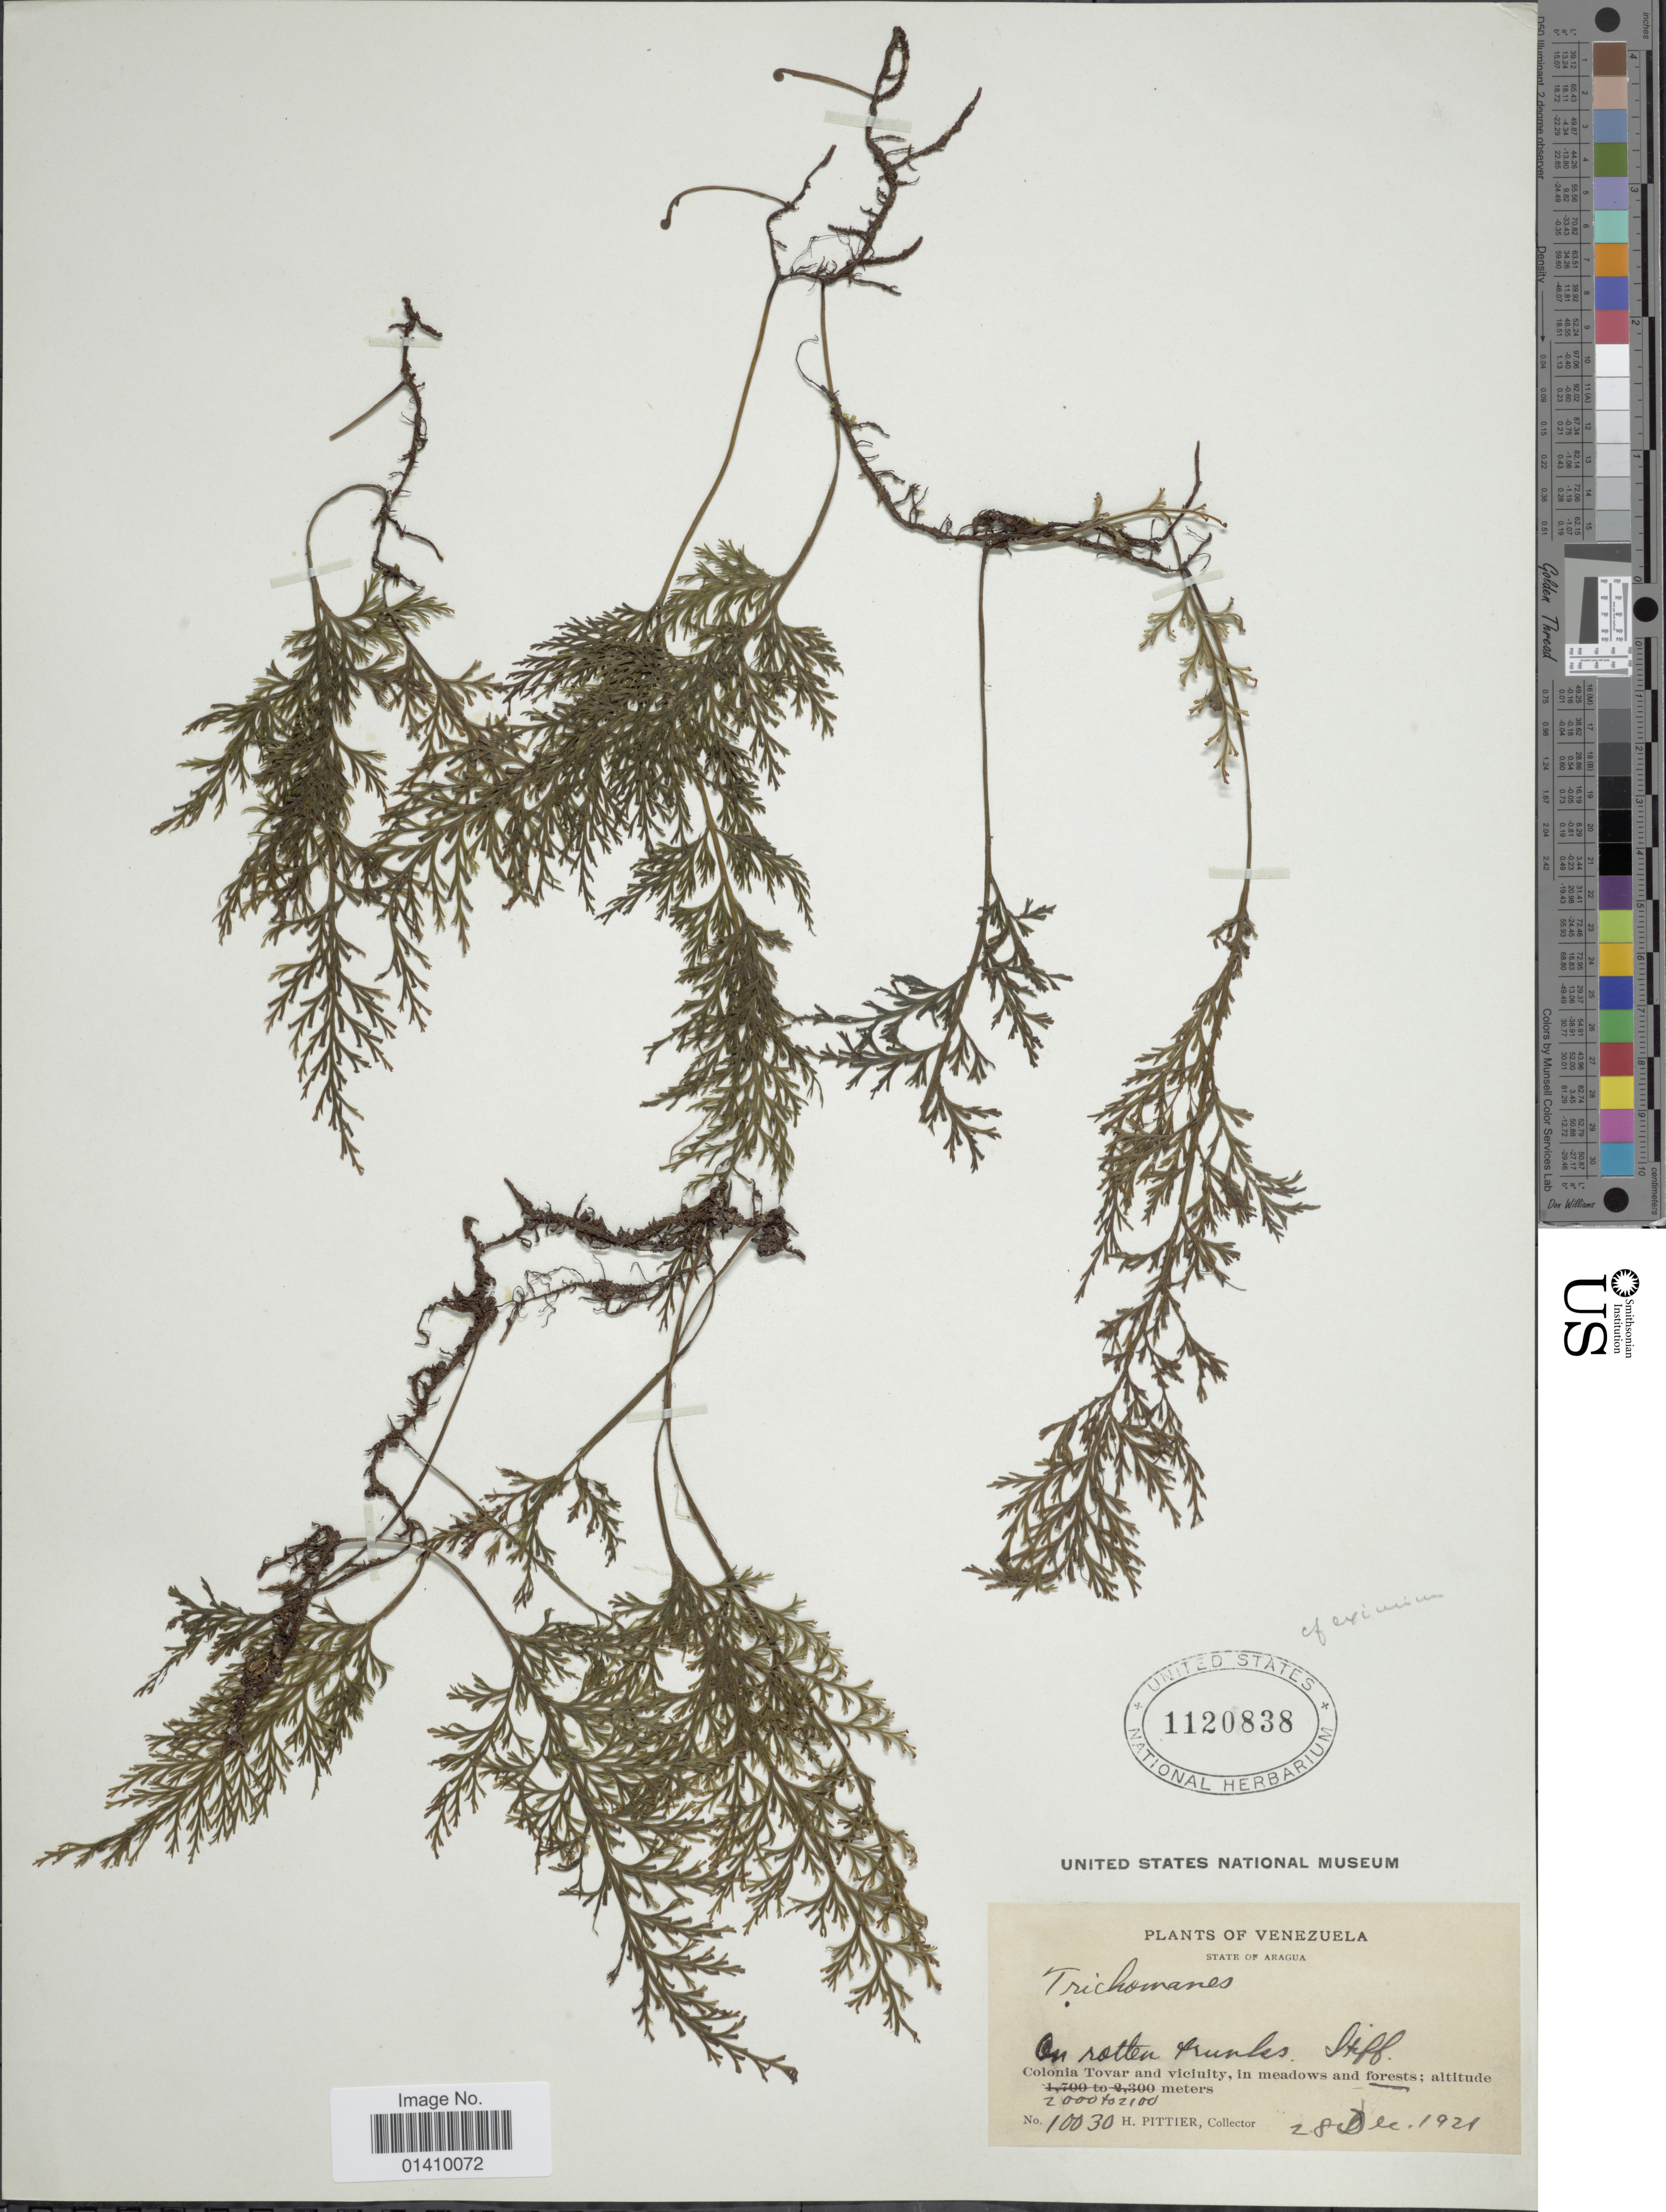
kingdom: Plantae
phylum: Tracheophyta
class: Polypodiopsida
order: Hymenophyllales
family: Hymenophyllaceae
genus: Polyphlebium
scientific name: Polyphlebium diaphanum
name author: (Kunth) Ebihara & Dubuisson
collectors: H. F. Pittier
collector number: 10030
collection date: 1921-12-28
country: Venezuela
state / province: Aragua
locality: State of Aragua Colonia Tovar and vicinity in meadows and forests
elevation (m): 2000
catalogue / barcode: US 1120838